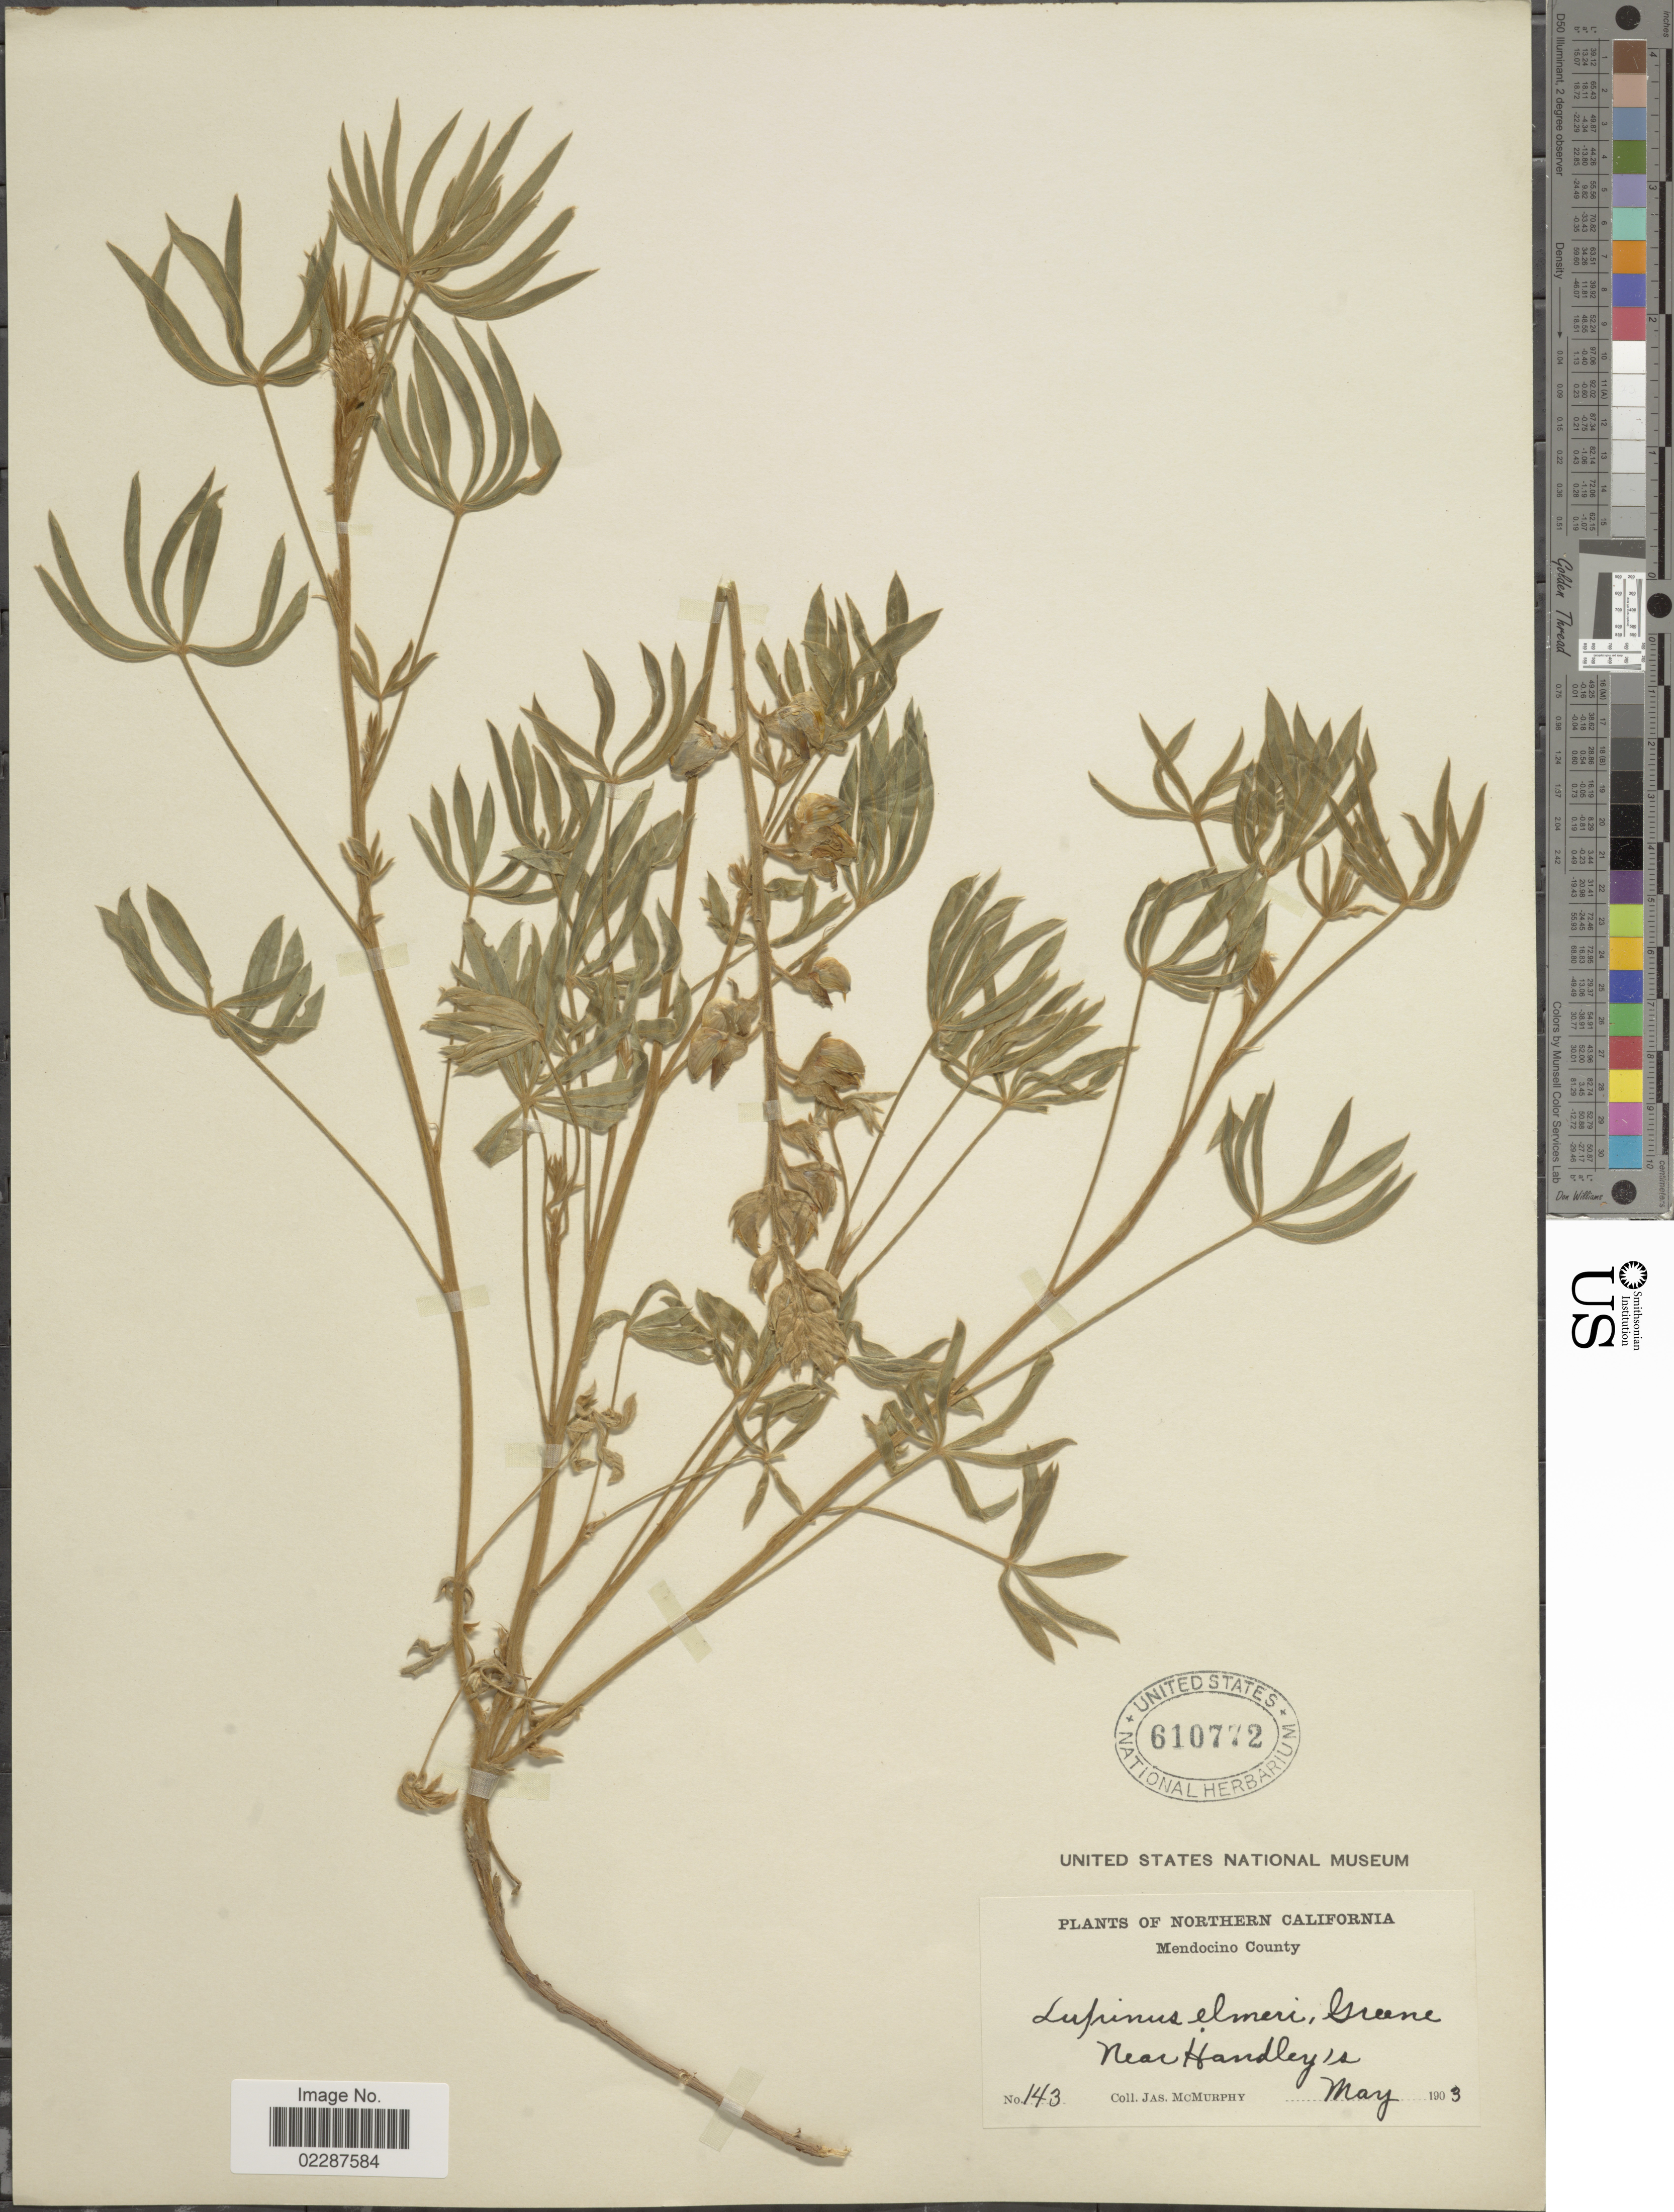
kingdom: Plantae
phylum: Tracheophyta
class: Magnoliopsida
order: Fabales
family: Fabaceae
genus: Lupinus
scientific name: Lupinus shastensis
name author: A. Heller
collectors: J. McMurphy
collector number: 143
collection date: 1903-05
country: United States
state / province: California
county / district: Mendocino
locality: Northern California, Mendocino County, Near Handley's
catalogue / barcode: US 610772